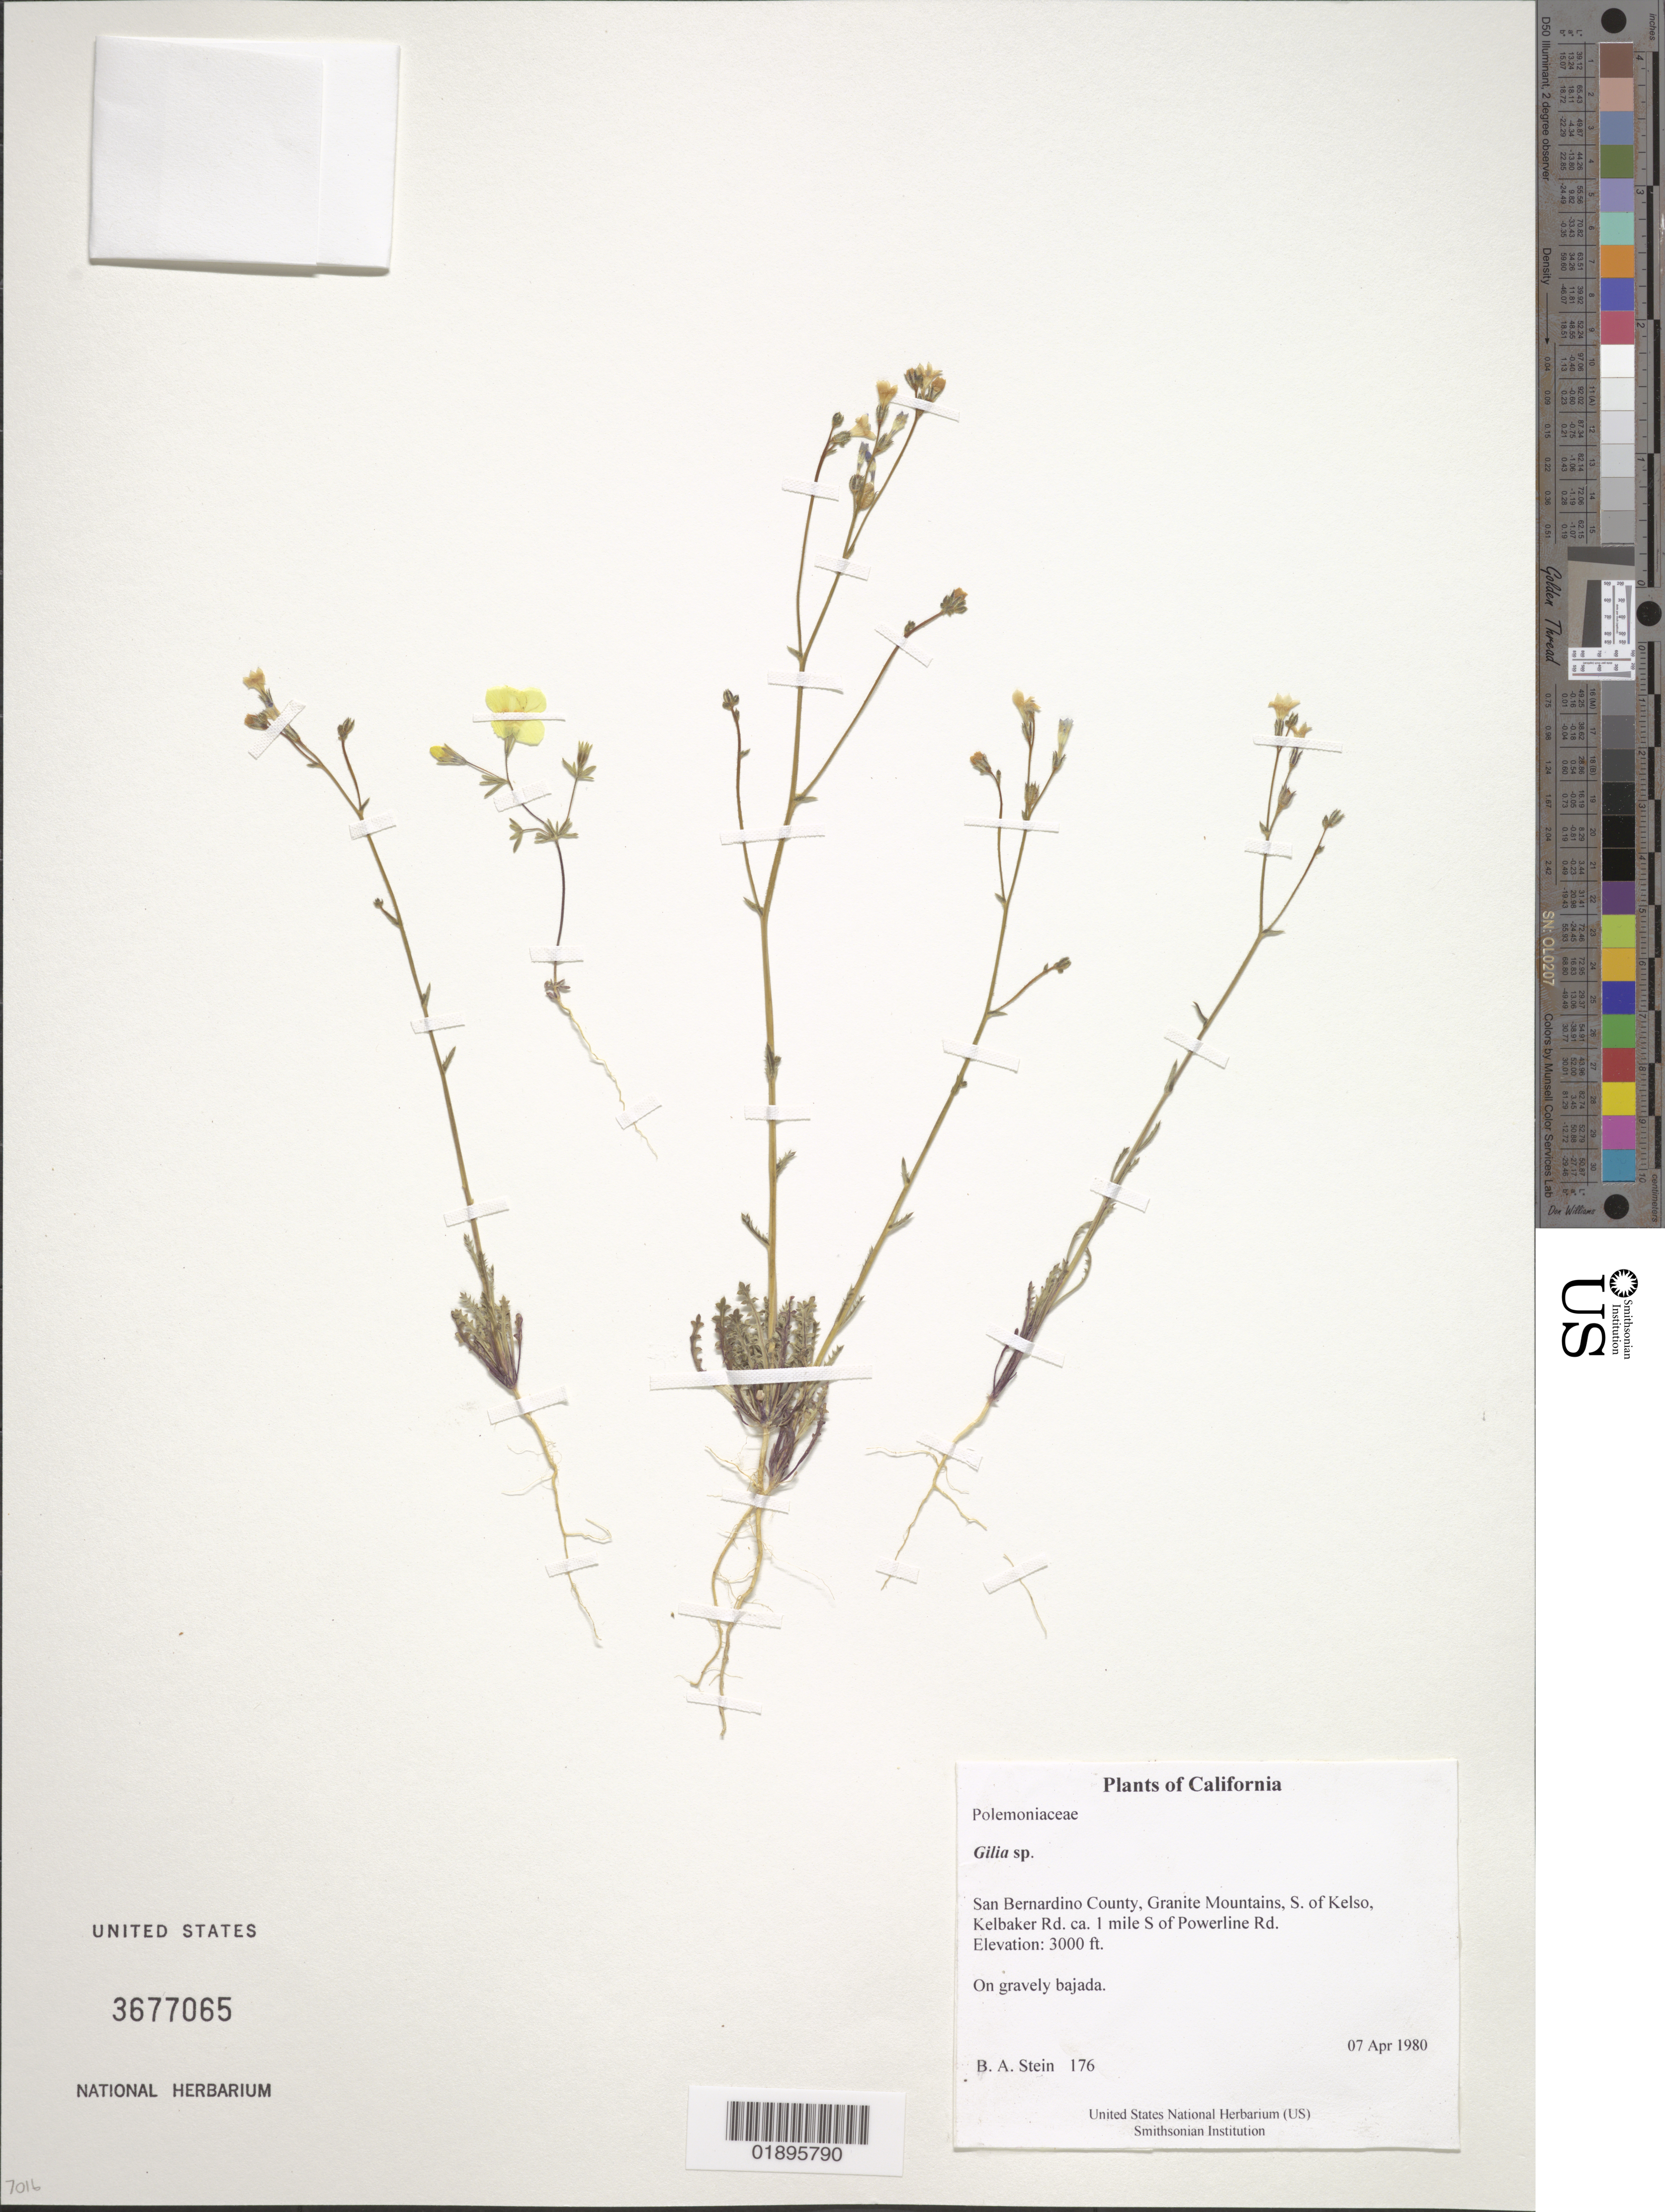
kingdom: Plantae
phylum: Tracheophyta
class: Magnoliopsida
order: Ericales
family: Polemoniaceae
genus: Gilia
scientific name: Gilia sp.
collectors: B. A. Stein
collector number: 176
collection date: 1980-04-07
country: United States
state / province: California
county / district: San Bernardino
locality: Granite Mountains, S. of Kelso, Kelbaker Rd. ca. 1 mile S of Powerline Rd.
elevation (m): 914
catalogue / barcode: US 3677065